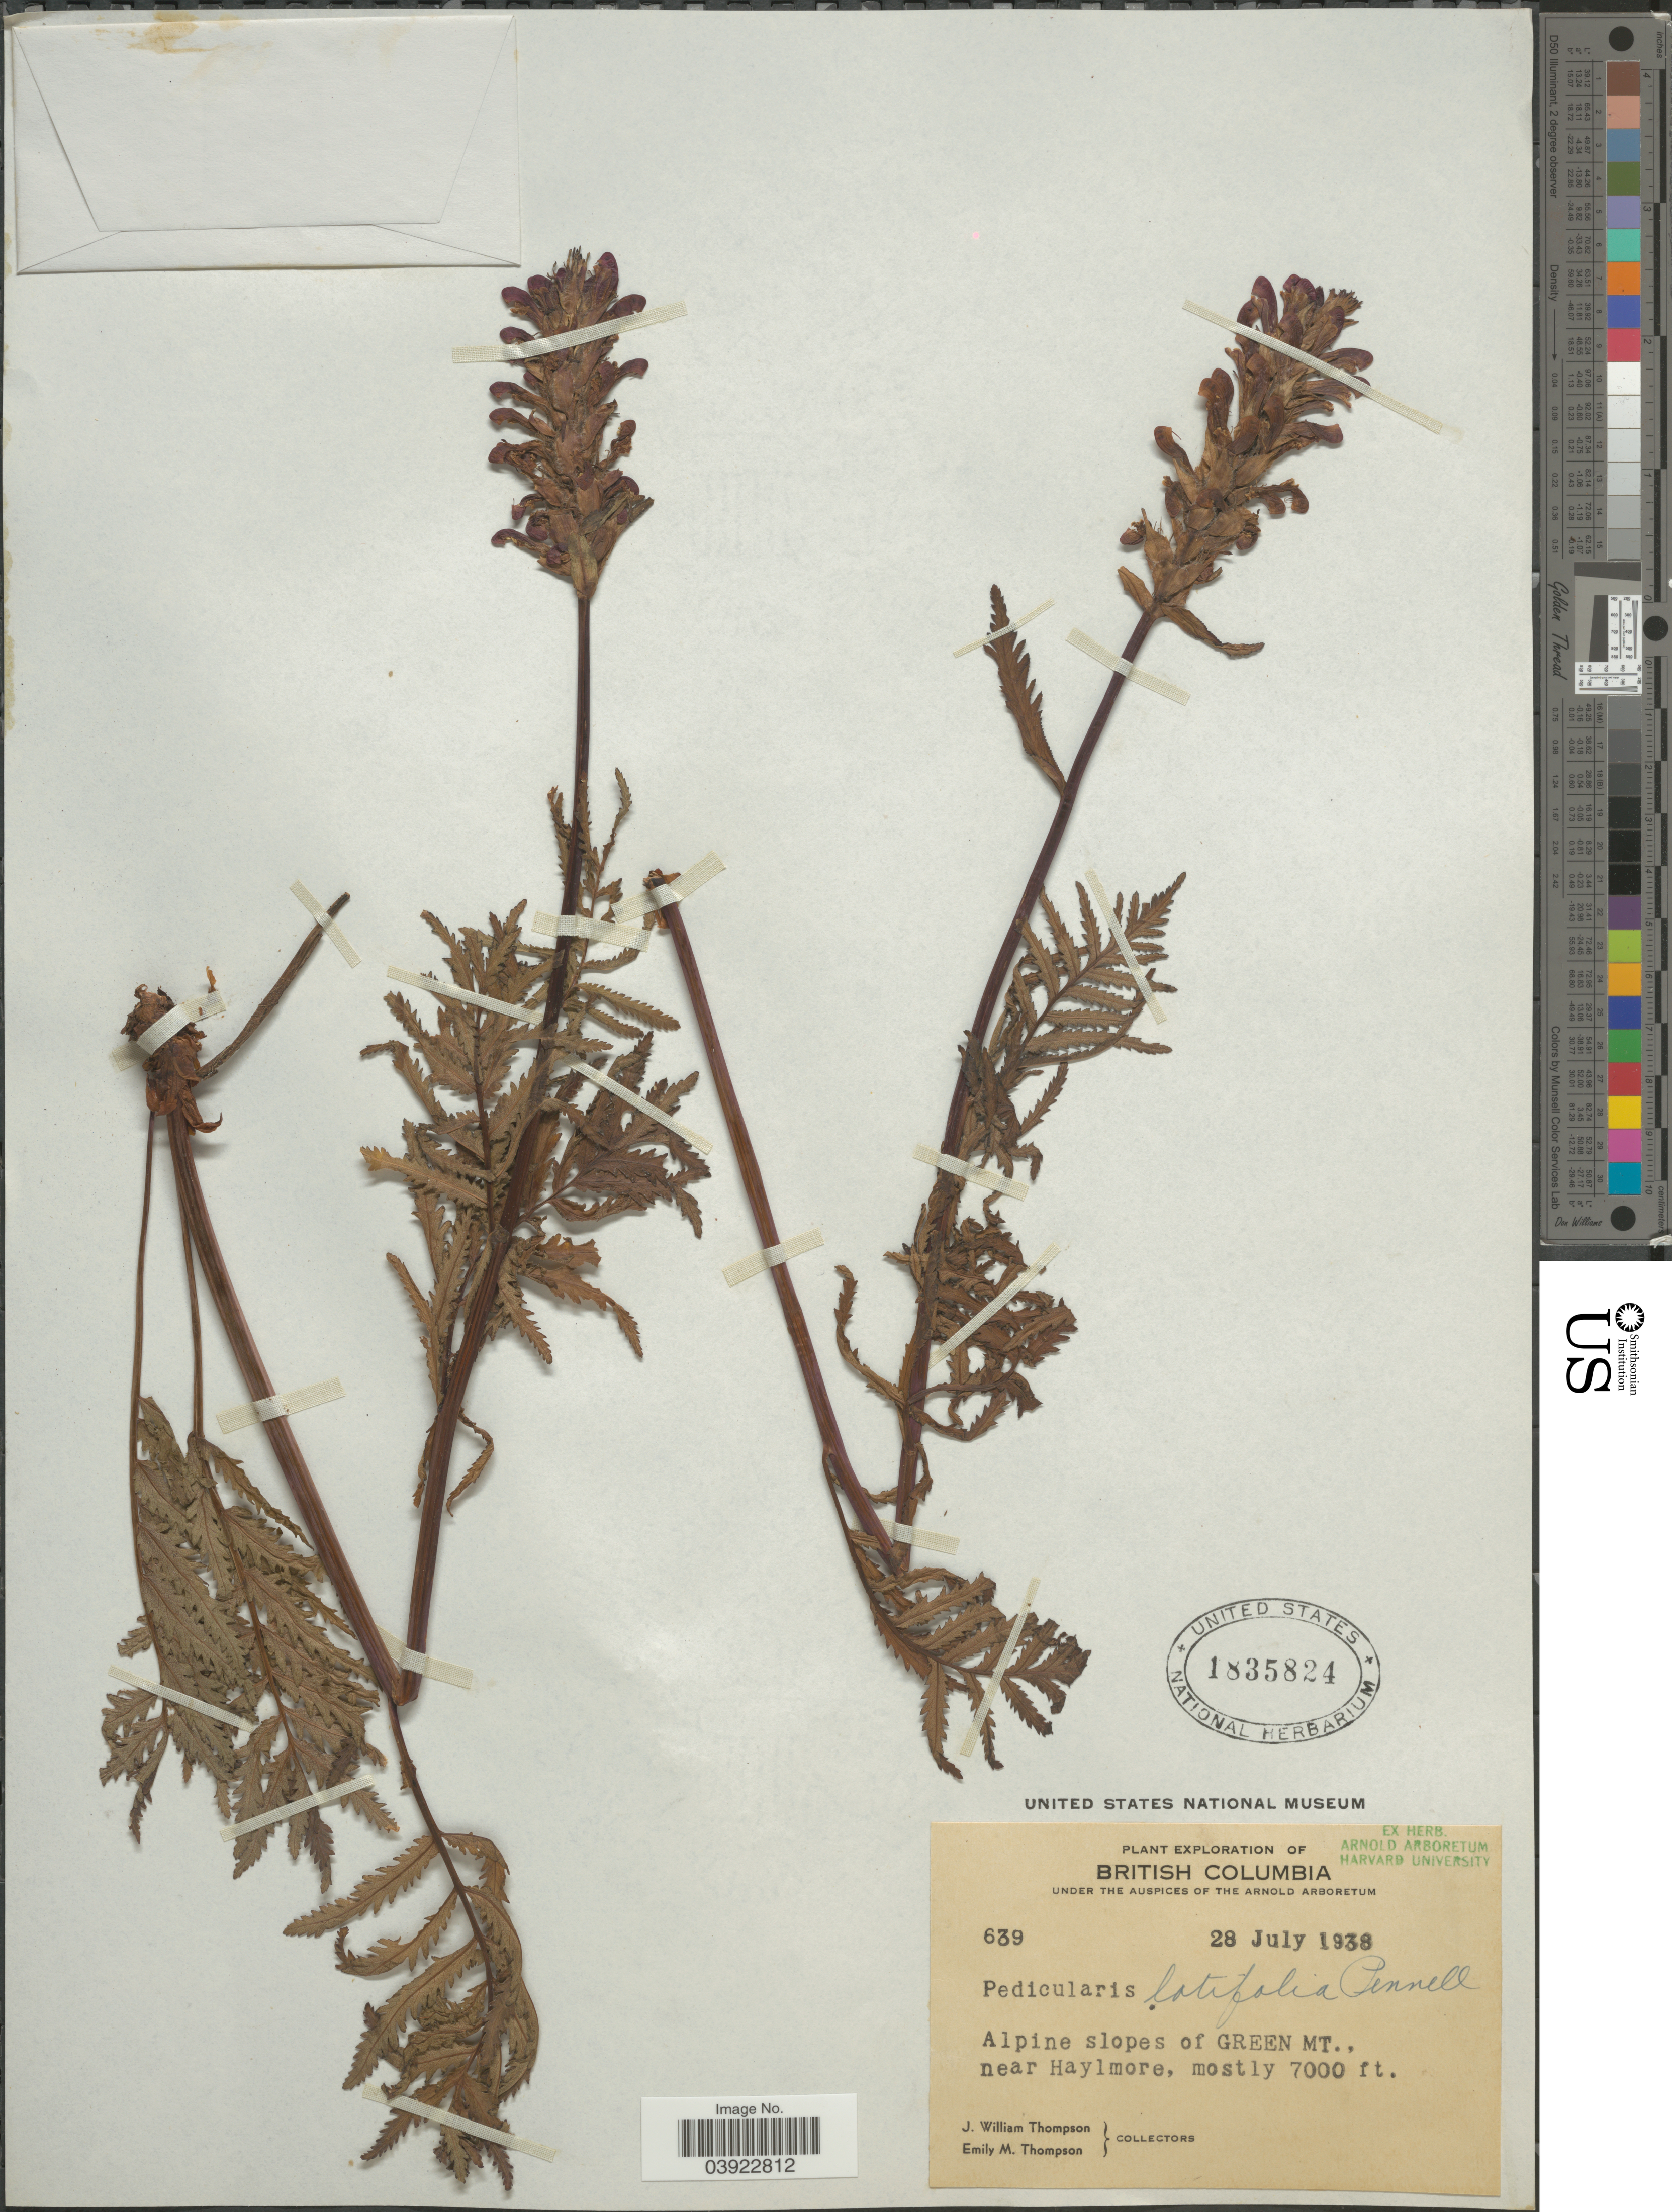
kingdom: Plantae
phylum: Tracheophyta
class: Magnoliopsida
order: Lamiales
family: Orobanchaceae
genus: Pedicularis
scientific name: Pedicularis latifolia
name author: Pennell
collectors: J. W. Thompson & E. M. Thompson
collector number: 639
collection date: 1938-07-28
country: Canada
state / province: British Columbia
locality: Alpine slopes of Green Mt., near Haylmore.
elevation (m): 2134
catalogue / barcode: US 1835824